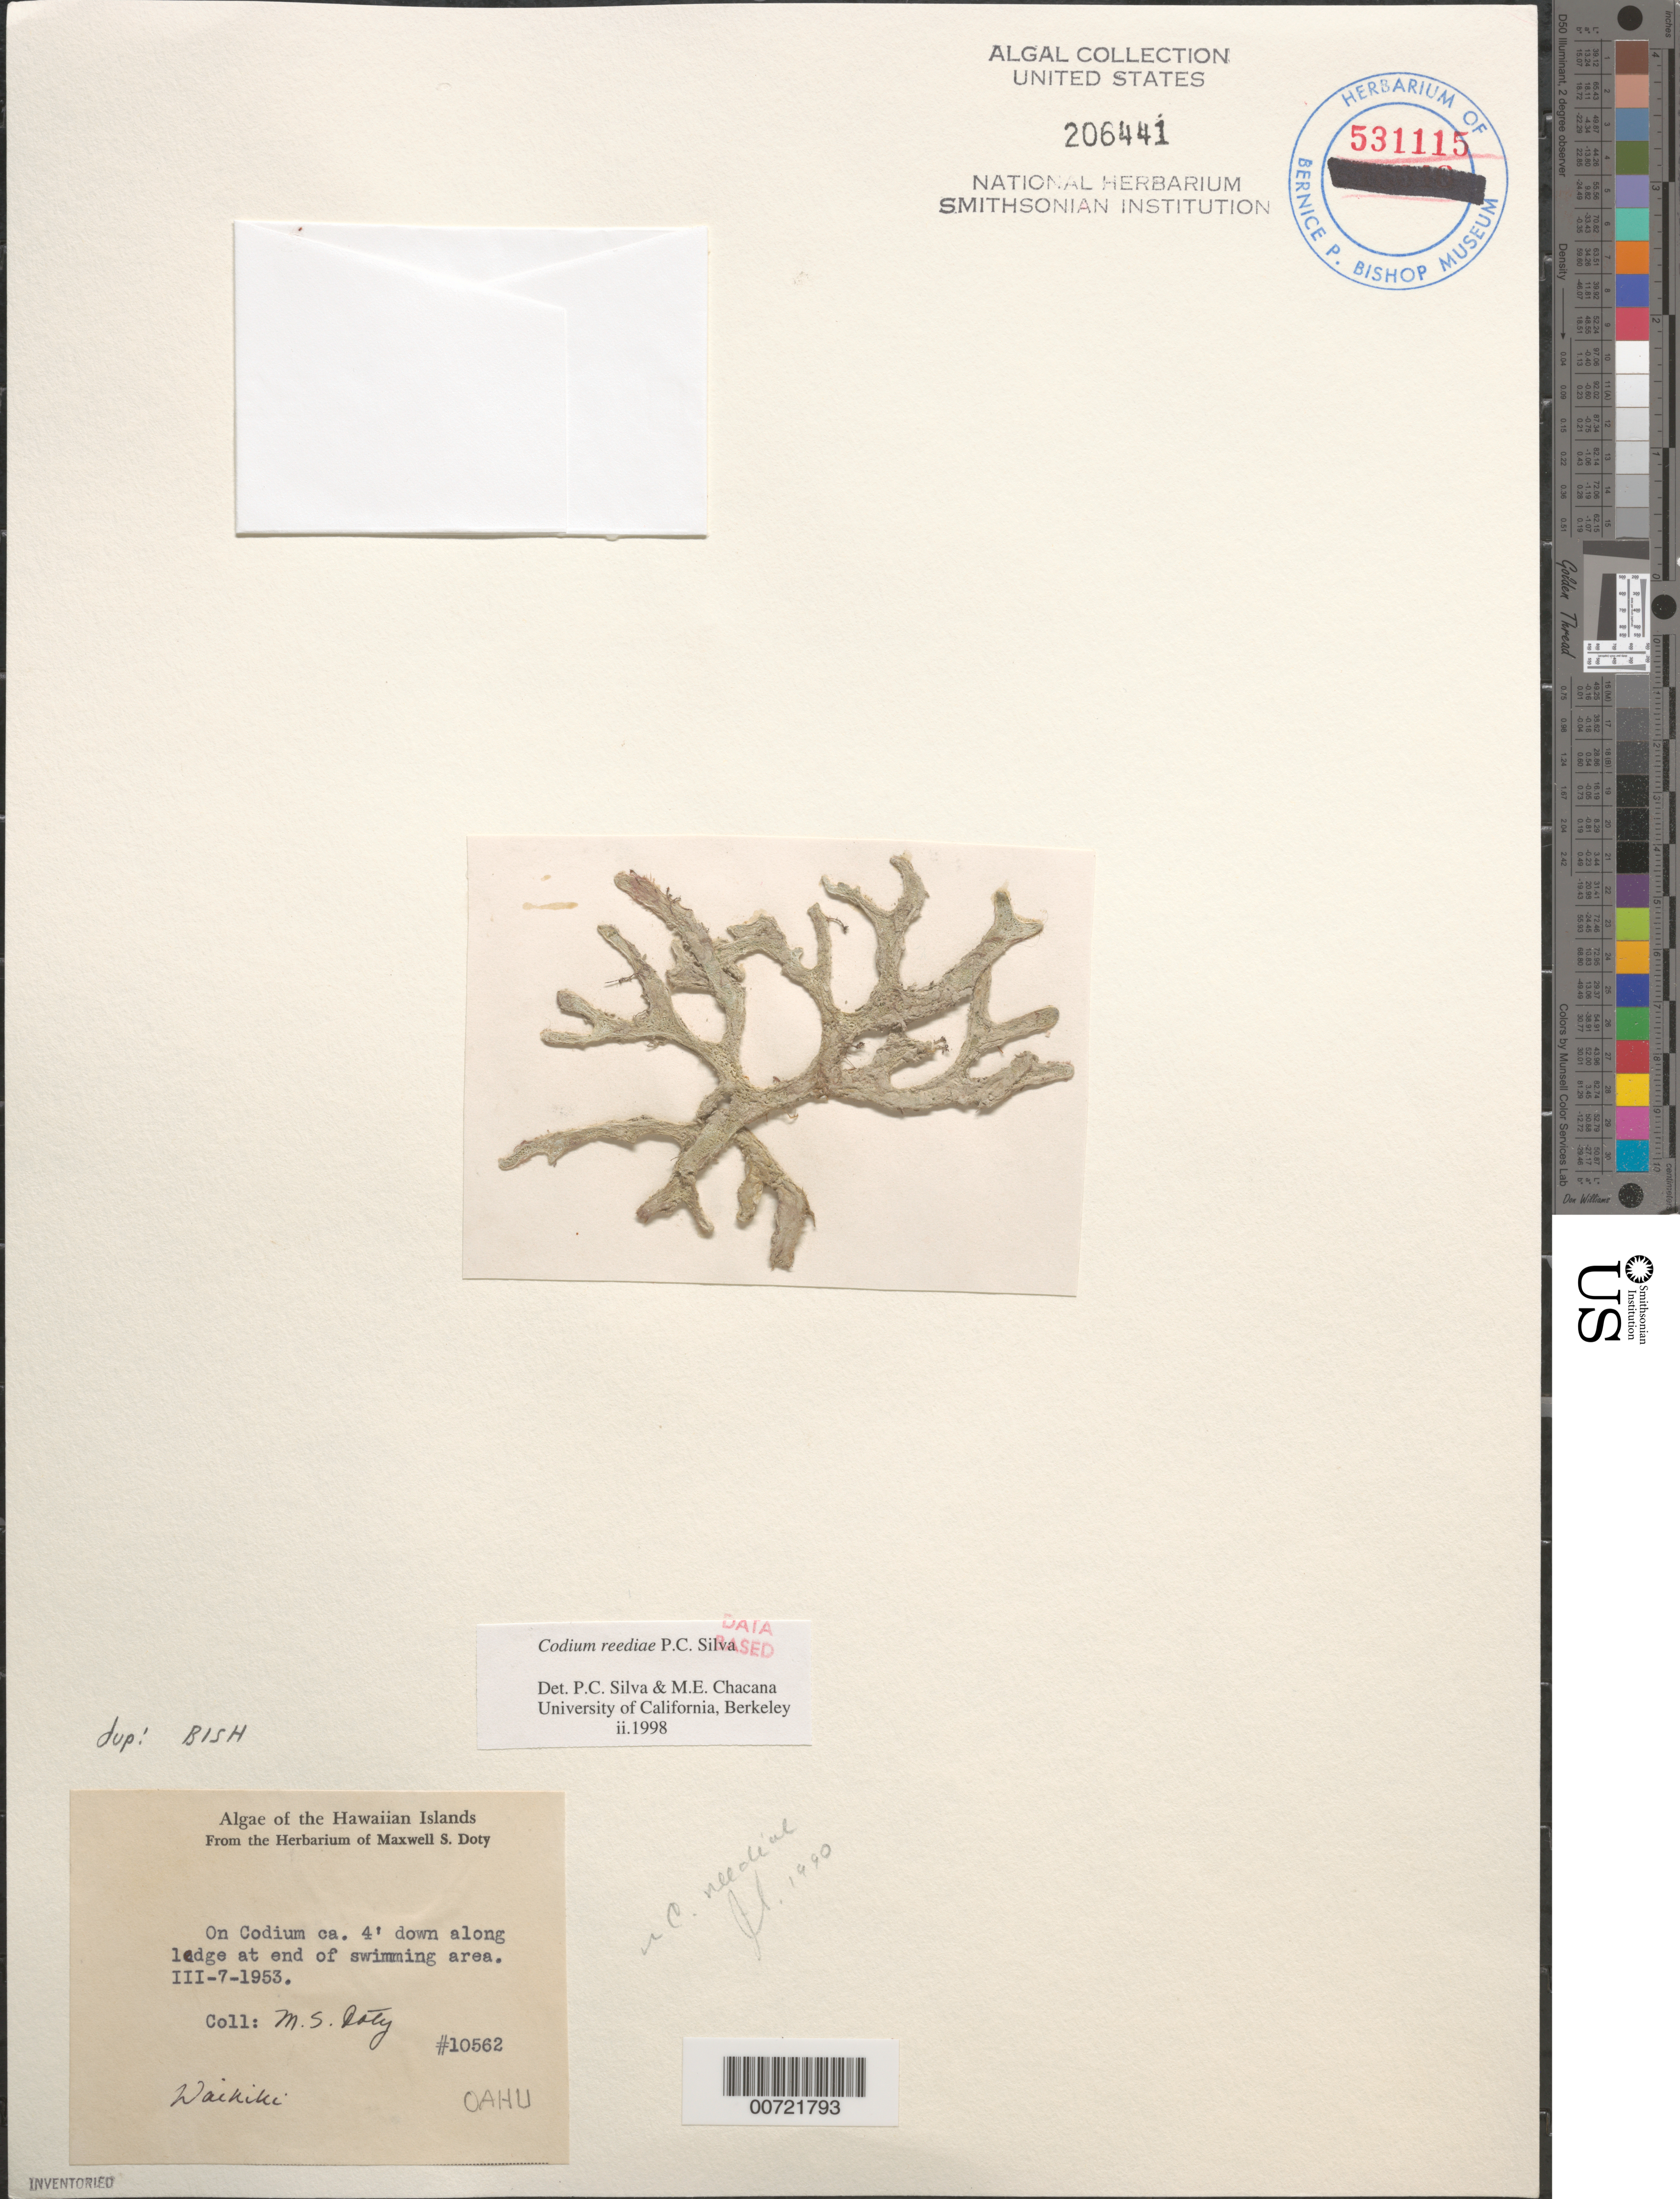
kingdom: Plantae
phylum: Chlorophyta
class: Ulvophyceae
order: Bryopsidales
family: Codiaceae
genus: Codium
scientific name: Codium reediae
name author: P.C. Silva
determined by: Pedroche, F. F.; Silva, P. C.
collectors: M. S. Doty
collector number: MSD 10562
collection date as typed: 07 Mar 1953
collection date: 1953-03-07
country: United States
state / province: Hawaii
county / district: Honolulu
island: Oahu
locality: Waikiki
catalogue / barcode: US 206441